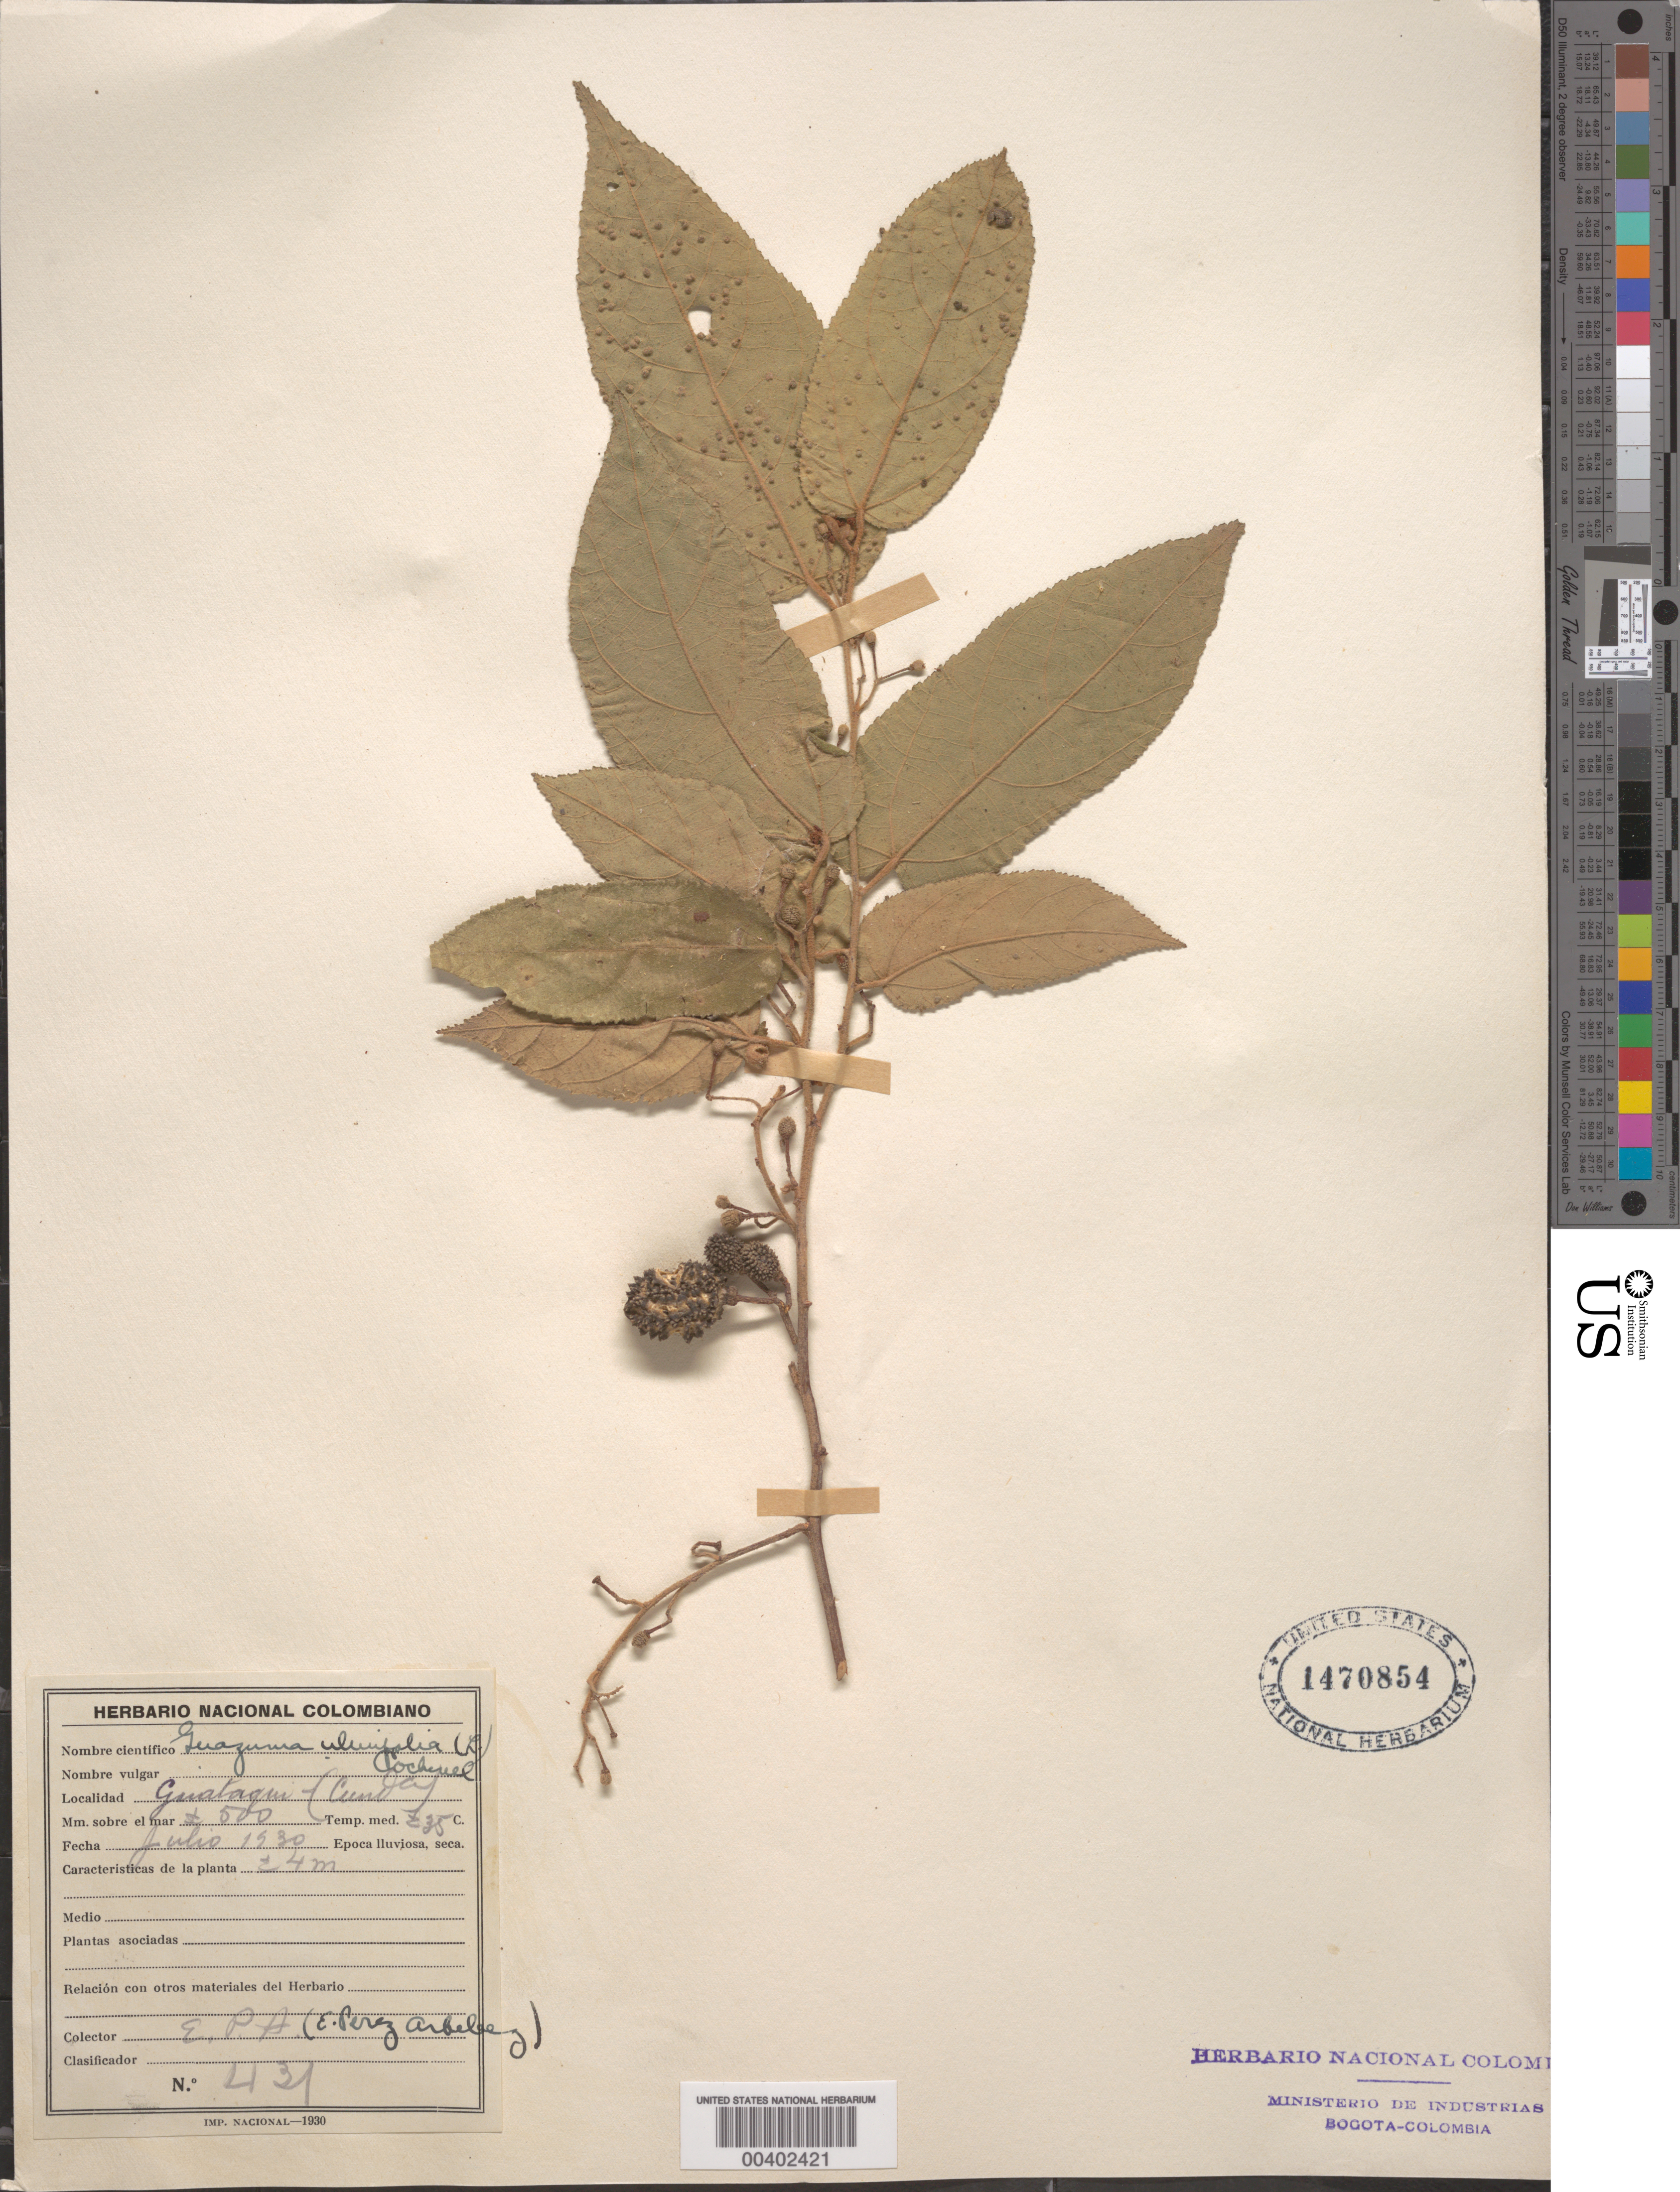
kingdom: Plantae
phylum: Tracheophyta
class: Magnoliopsida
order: Malvales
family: Malvaceae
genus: Guazuma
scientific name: Guazuma ulmifolia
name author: Lam.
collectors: E. Pérez Arbeláez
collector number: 431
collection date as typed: Jul 1930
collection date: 1930-07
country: Colombia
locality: Guataqui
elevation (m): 500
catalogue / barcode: US 1470854